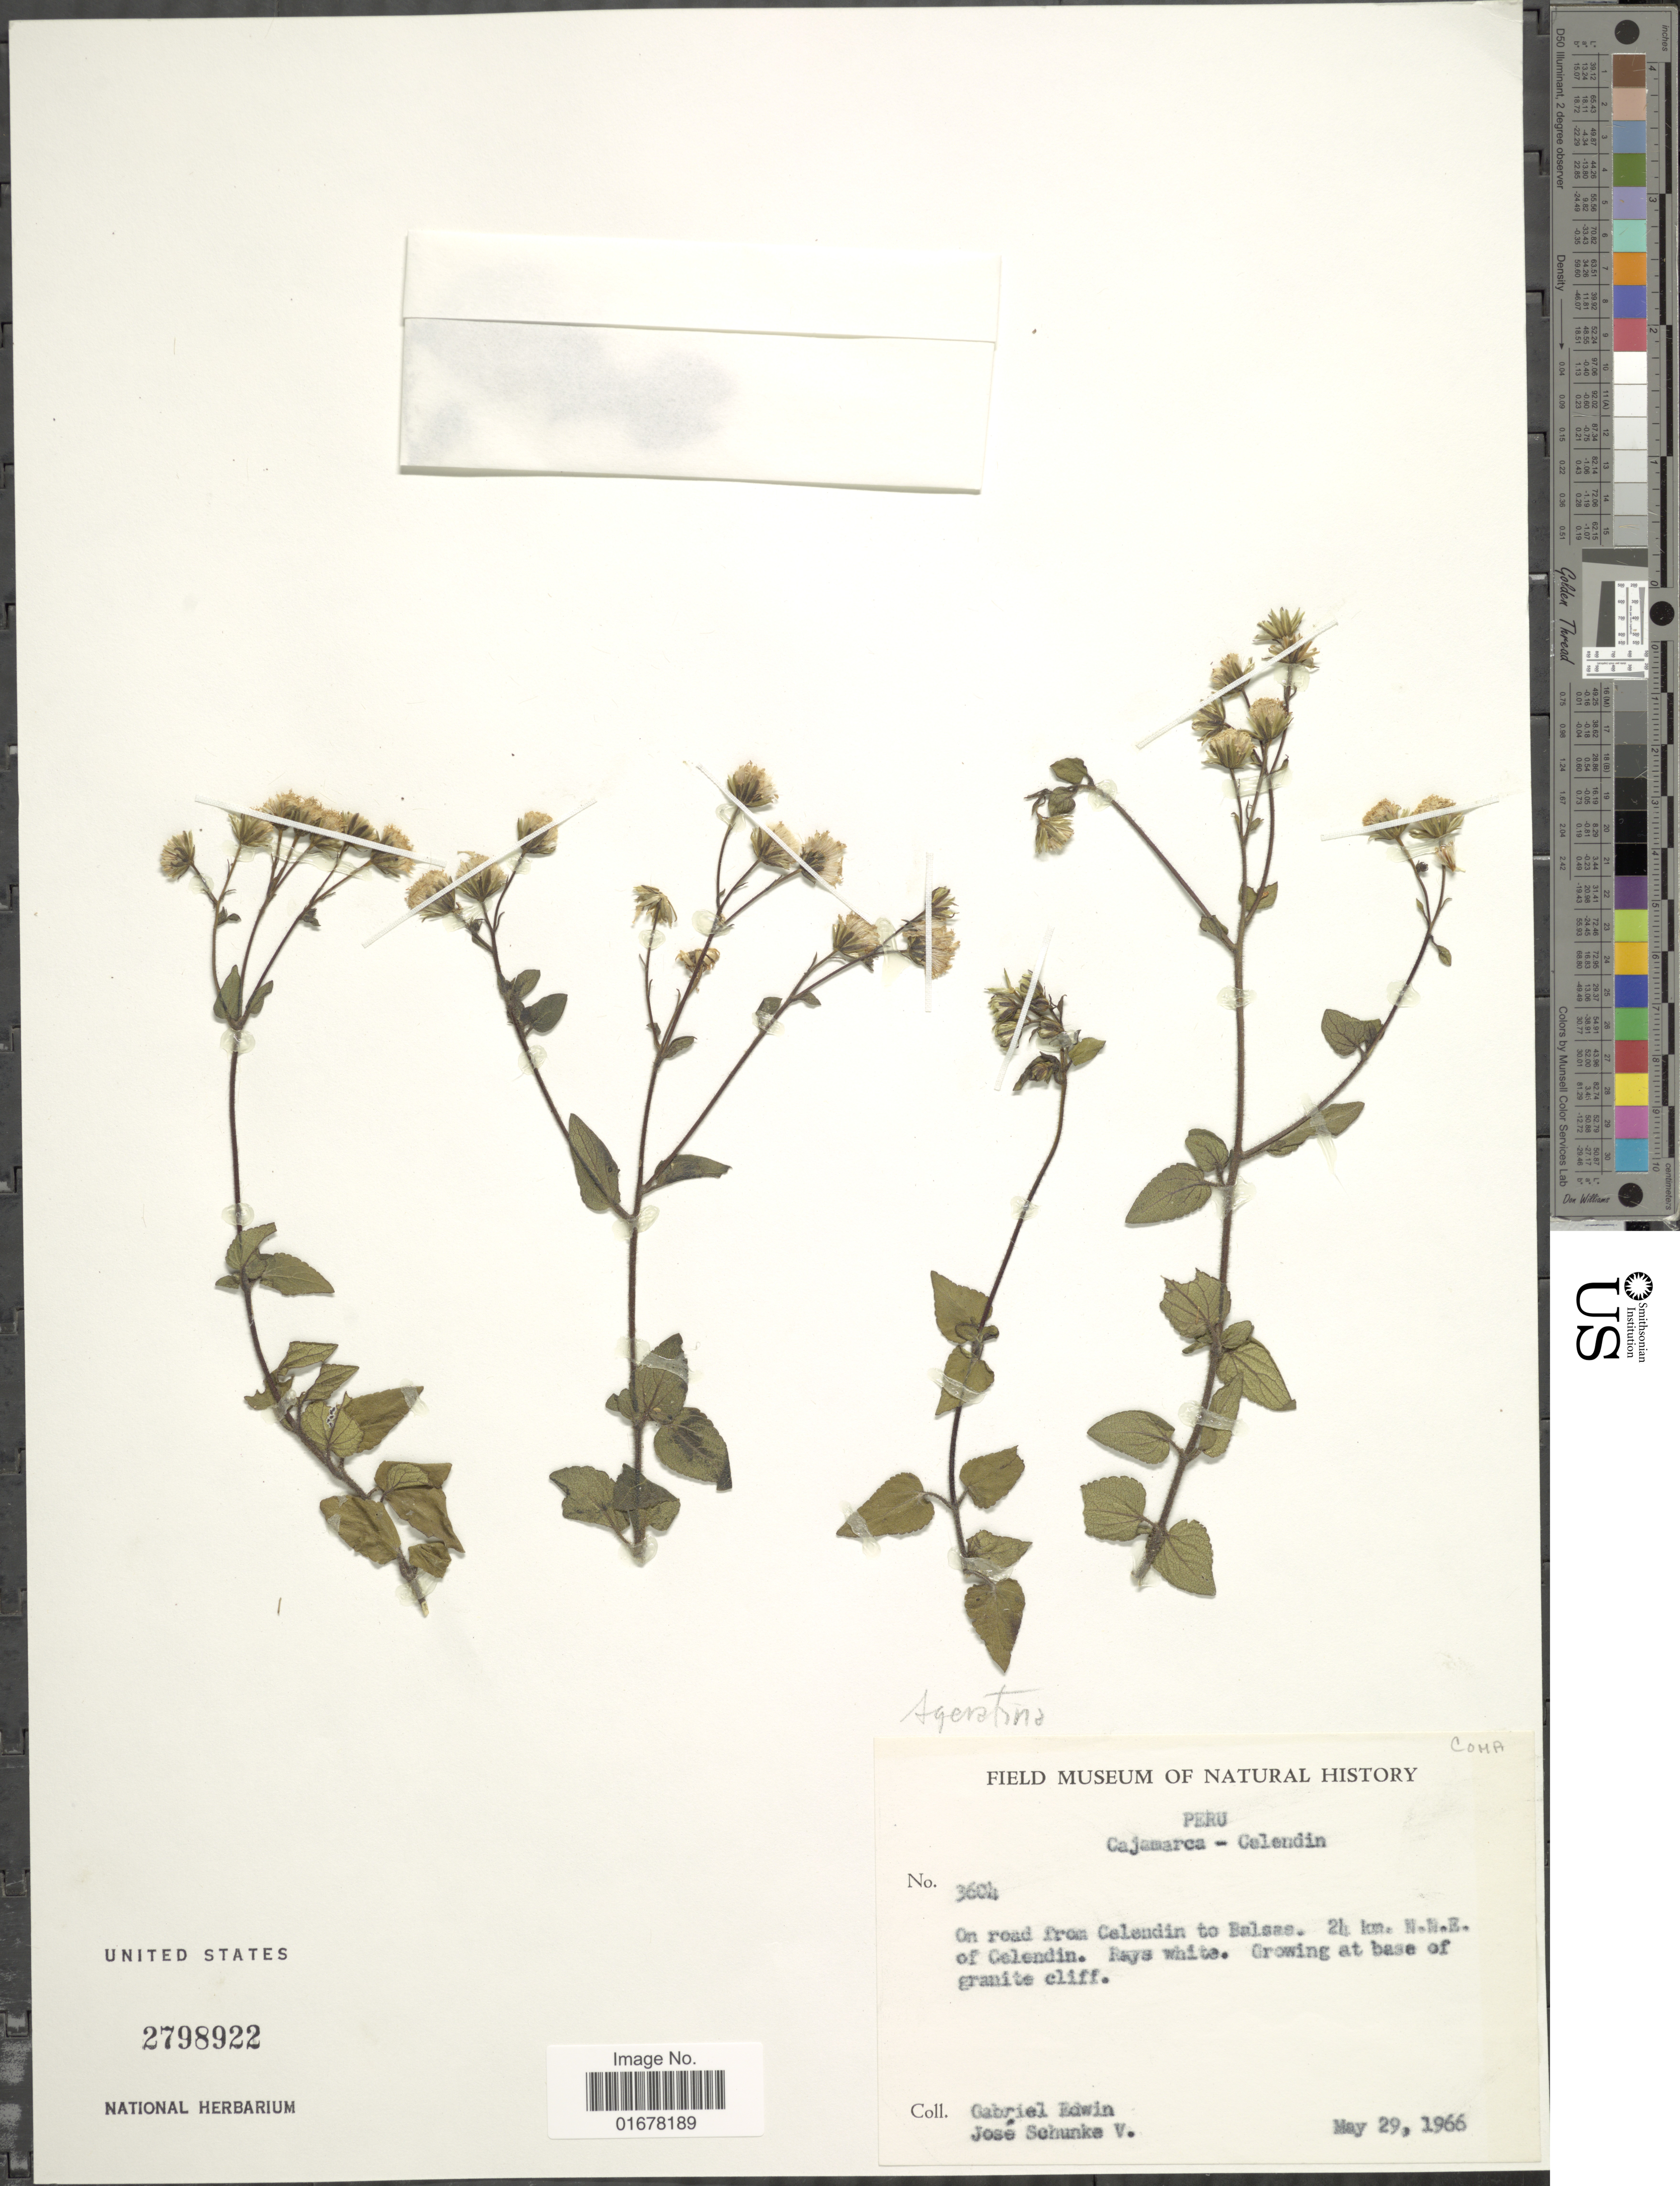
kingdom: Plantae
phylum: Tracheophyta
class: Magnoliopsida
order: Asterales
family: Asteraceae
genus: Ageratina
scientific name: Ageratina azangaroensis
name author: (Sch. Bip. ex Wedd.) R.M. King & H. Rob.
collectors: G. Edwin & J. Schunke Vigo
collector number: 3604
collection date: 1966-05-29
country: Peru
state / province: Cajamarca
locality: Cajamarca - Celendin, On road from Celendin to Balsas, 24 km N.N.E. of Celendin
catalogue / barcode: US 2798922